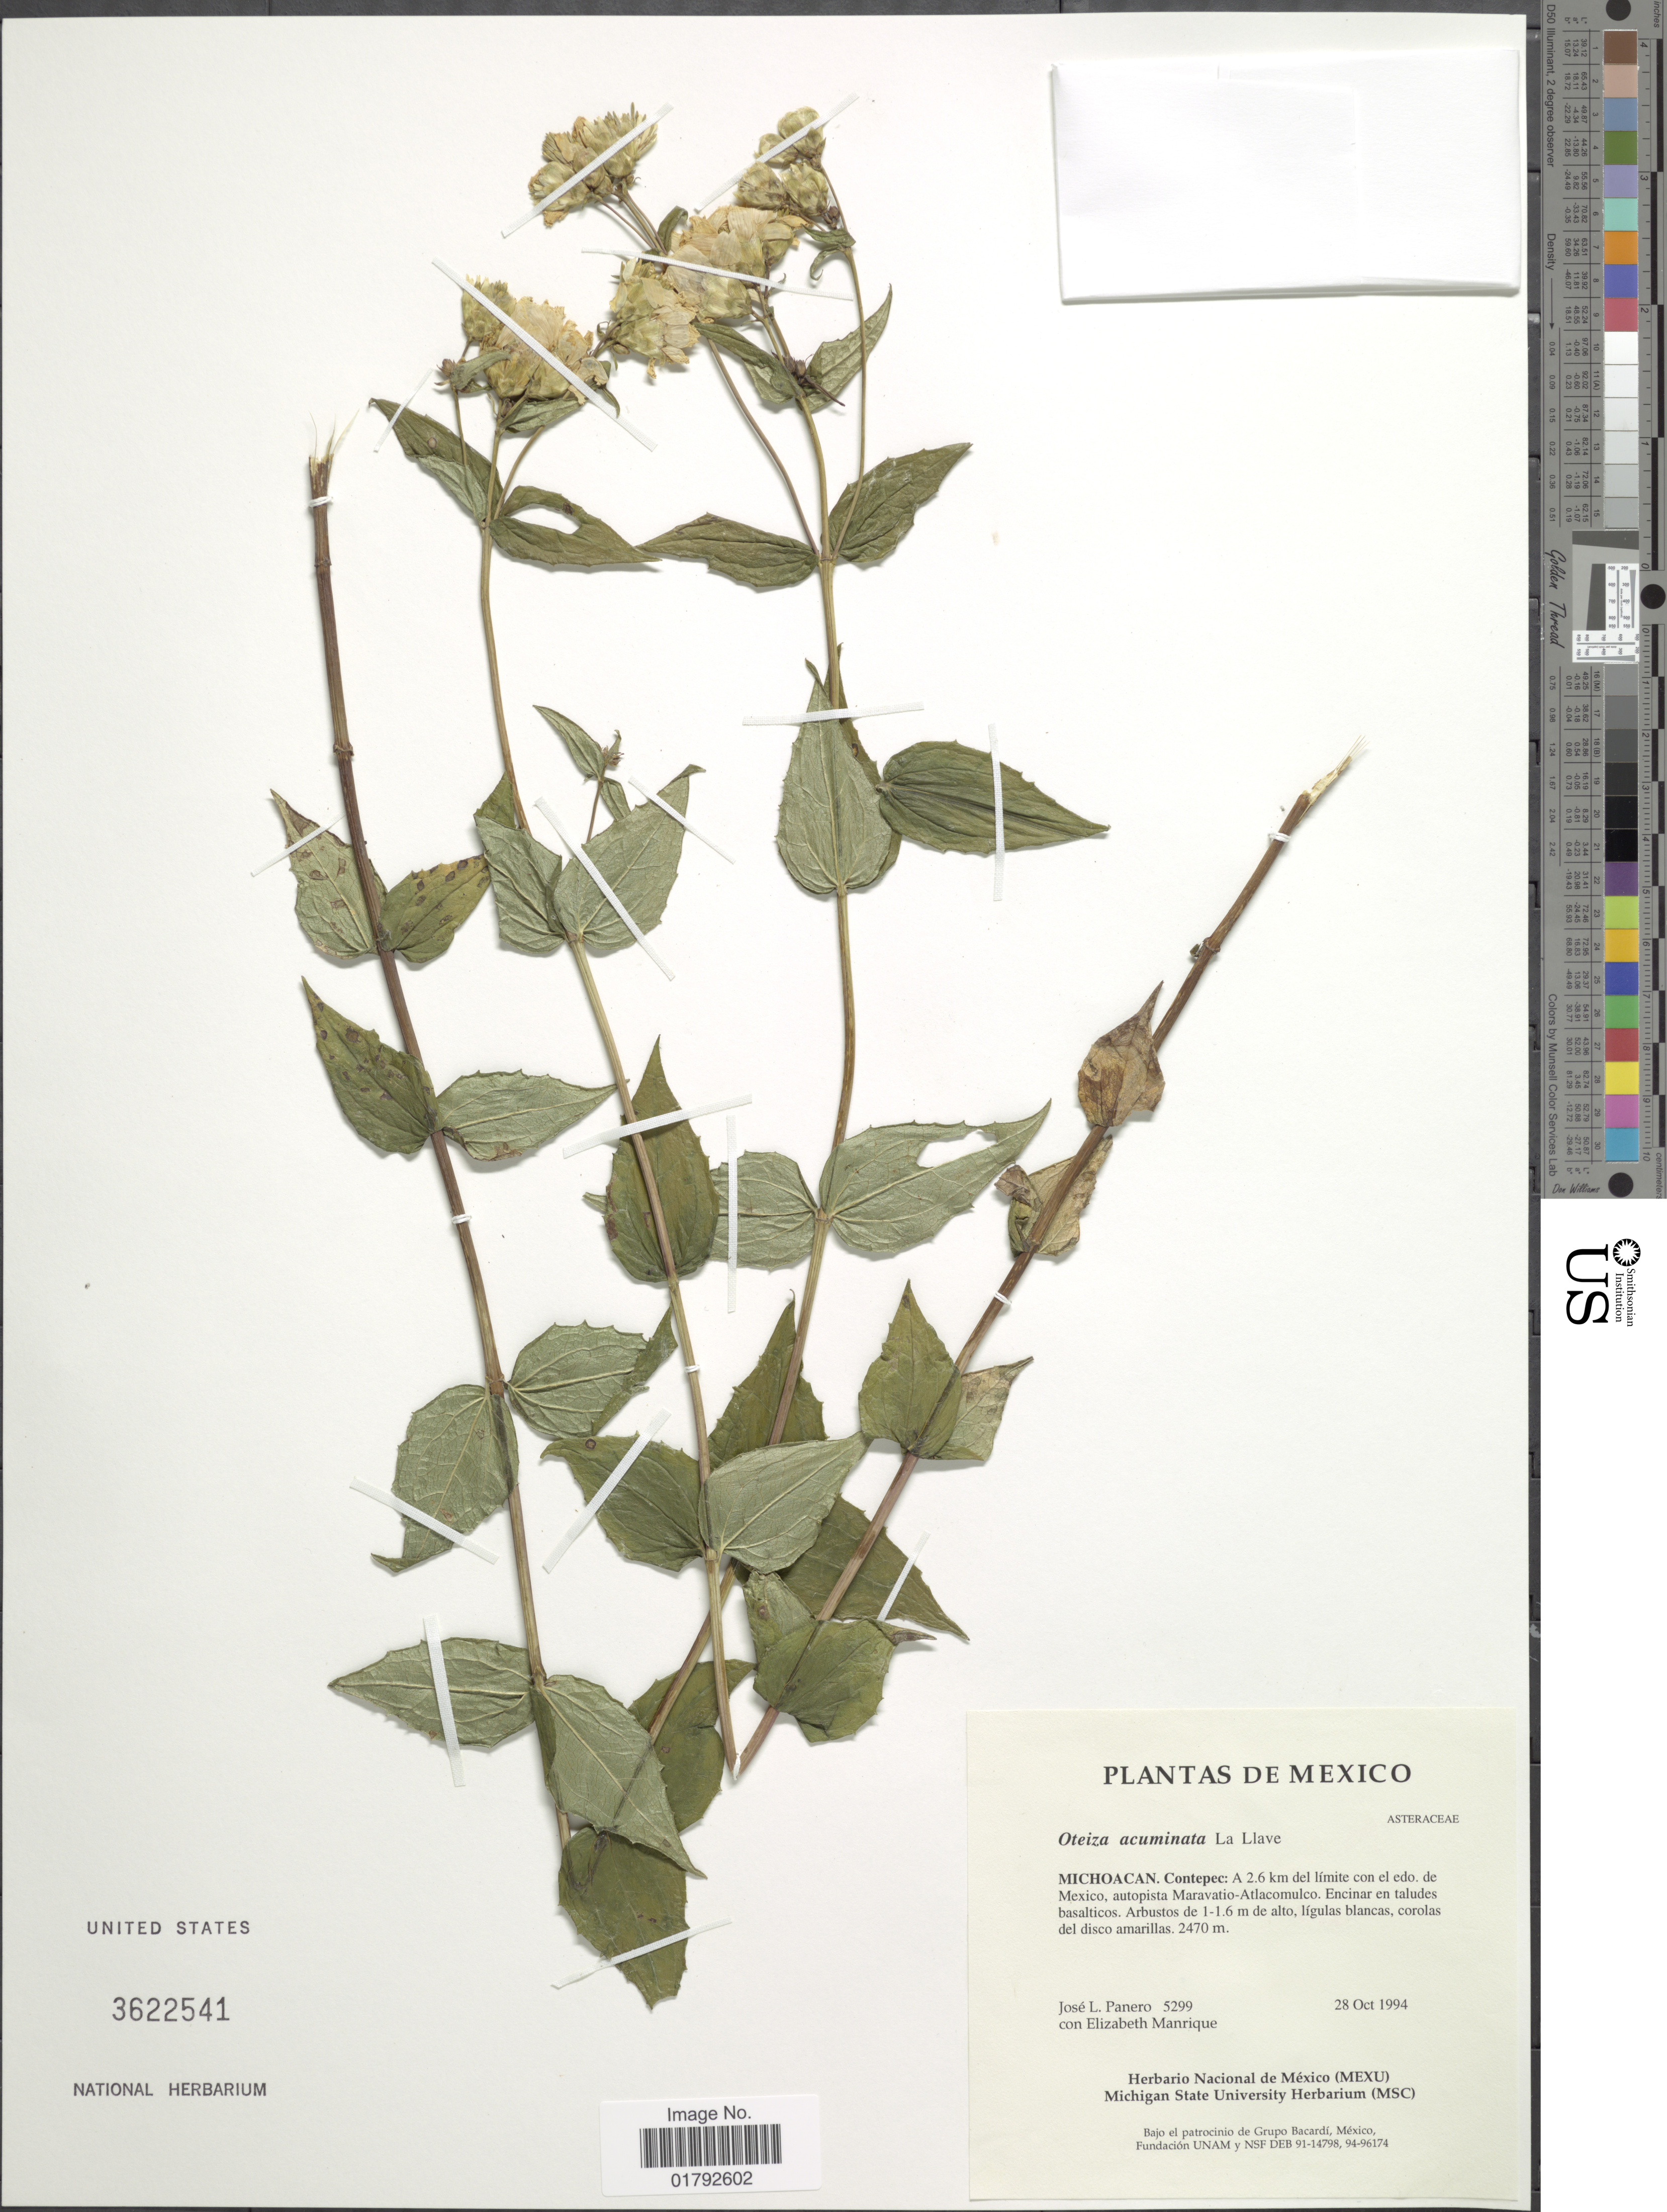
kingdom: Plantae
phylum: Tracheophyta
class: Magnoliopsida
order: Asterales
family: Asteraceae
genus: Oteiza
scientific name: Oteiza acuminata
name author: La Llave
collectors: J. L. Panero & E. Manrique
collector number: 5299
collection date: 1994-10-28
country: Mexico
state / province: Michoacán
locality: Contepec: a 2.6 km del limite con el edo. de Mexico, autopista Maravatio-Atlacomulco.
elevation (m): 2470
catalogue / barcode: US 3622541